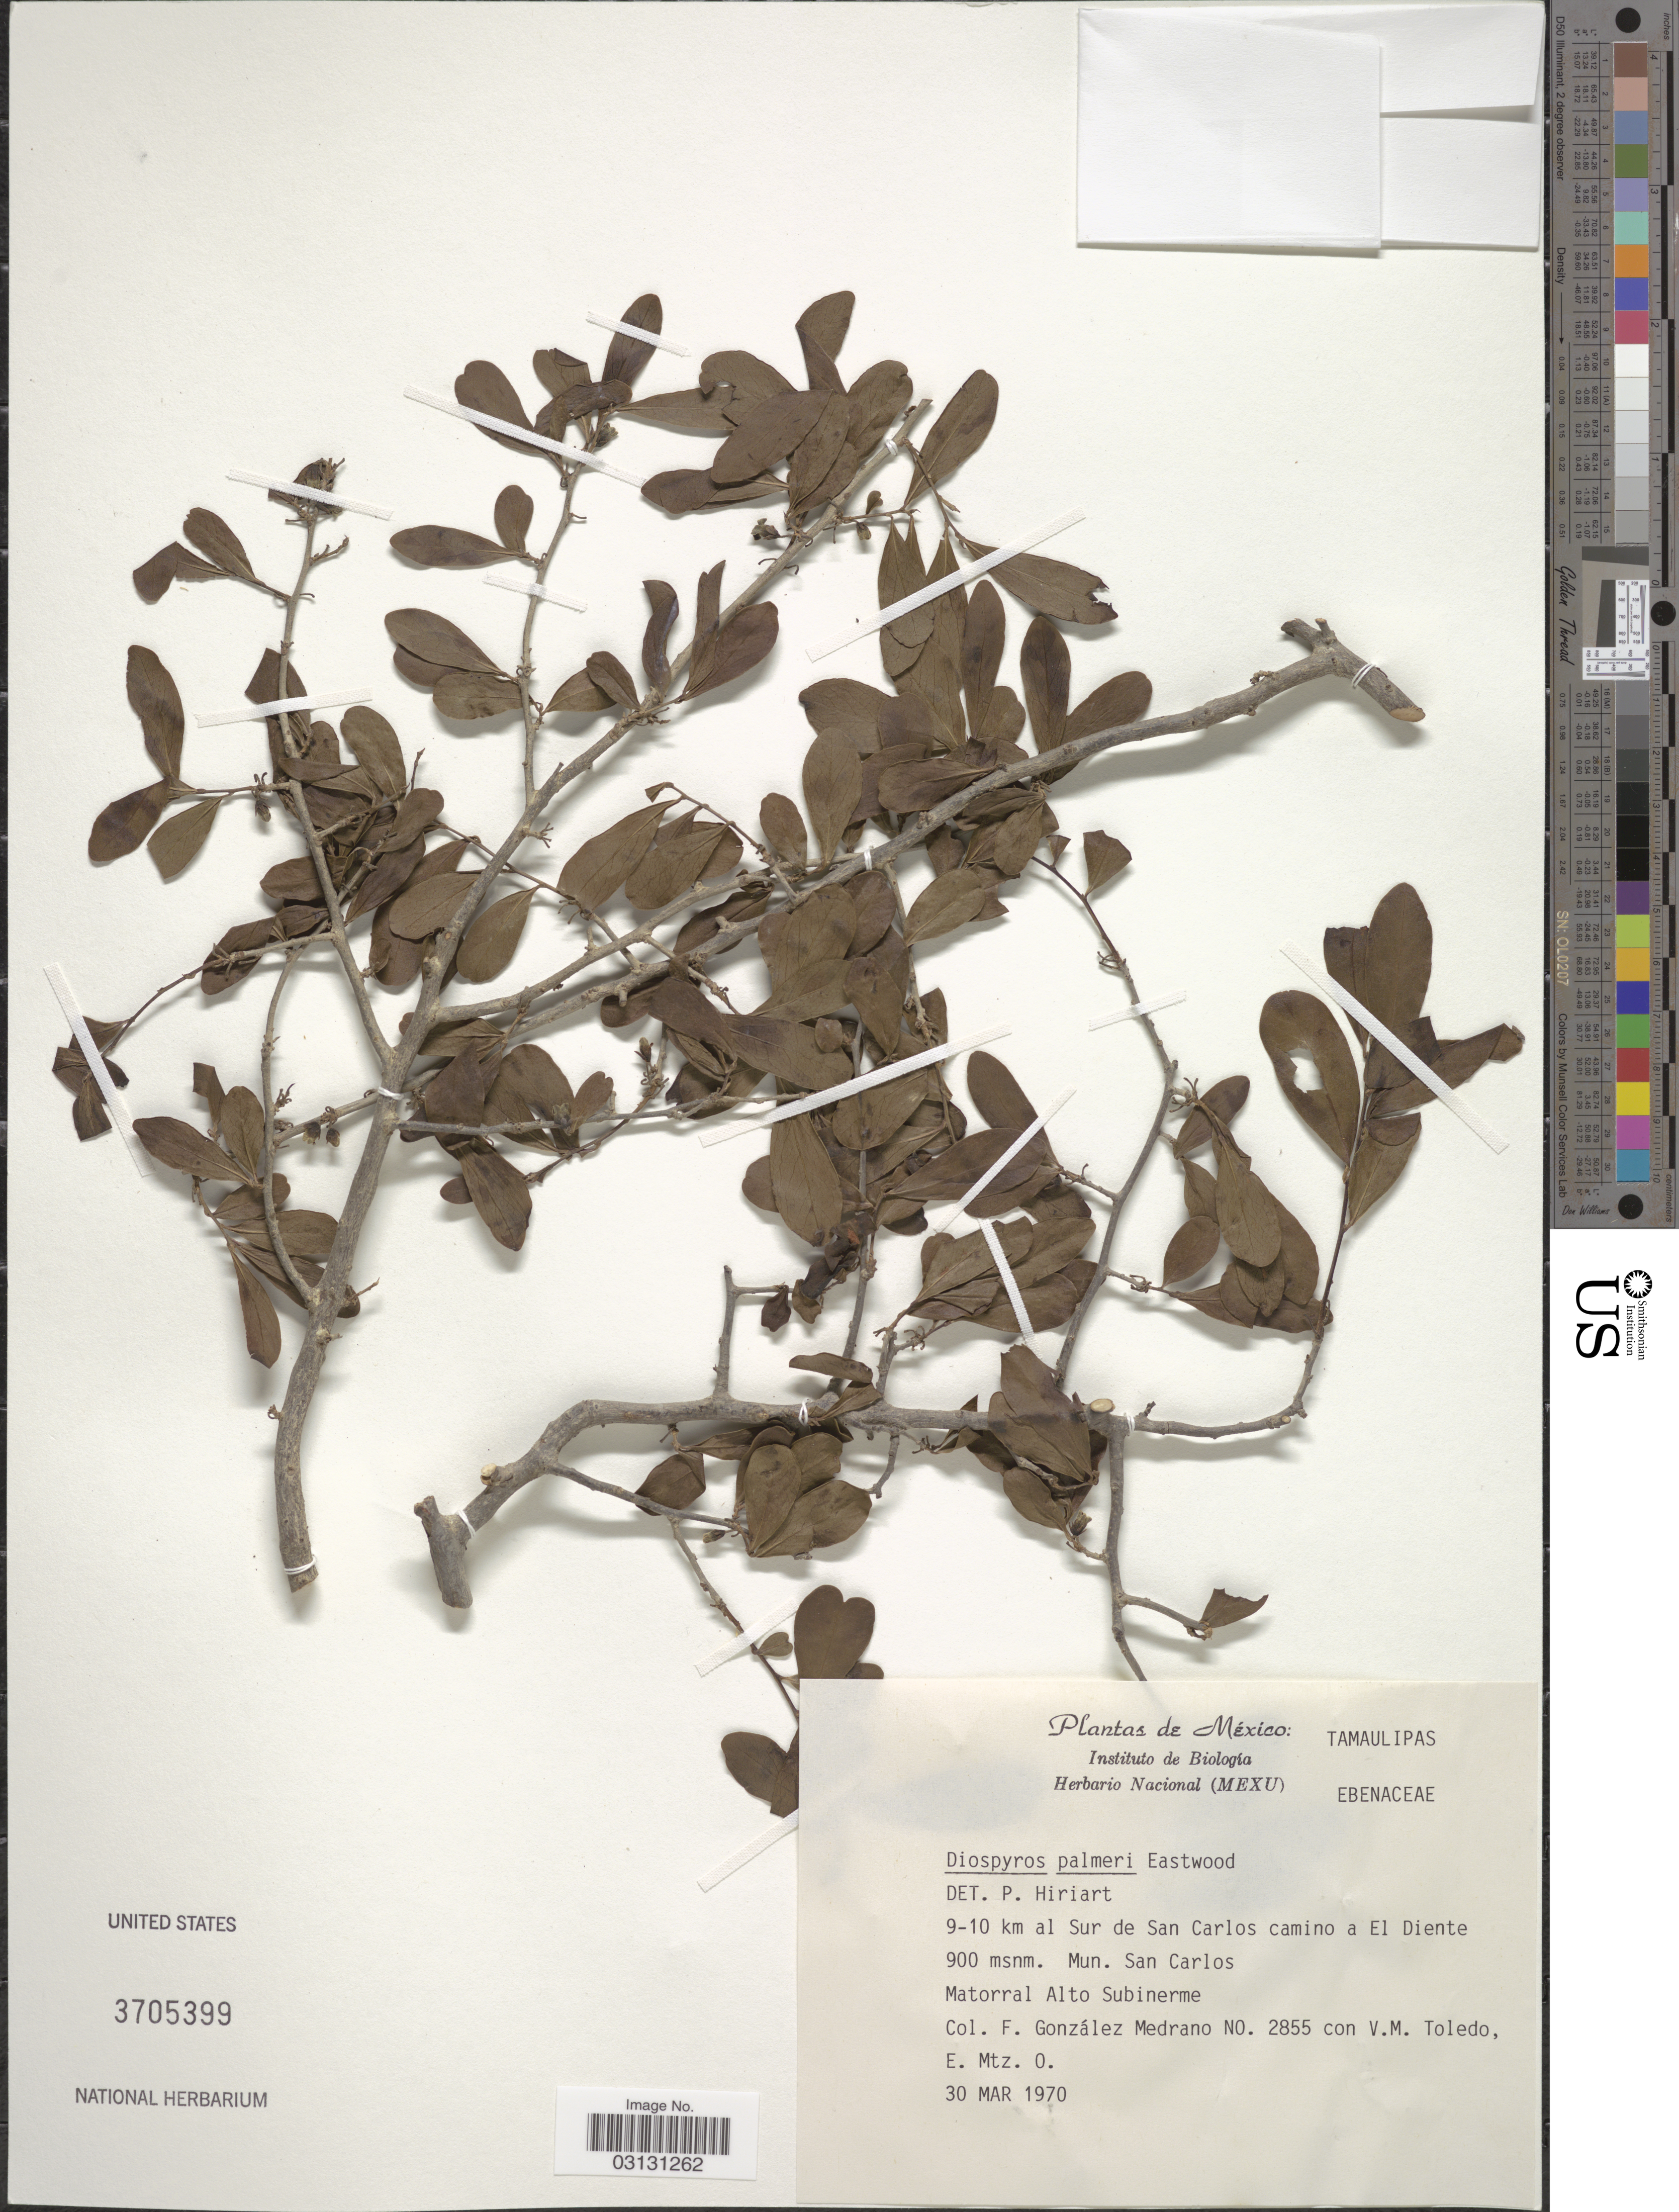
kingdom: Plantae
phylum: Tracheophyta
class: Magnoliopsida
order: Ericales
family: Ebenaceae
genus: Diospyros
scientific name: Diospyros palmeri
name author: Eastw.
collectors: F. Medrano, V. M. Toledo & E. Martinez O.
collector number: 2855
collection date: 1970-03-30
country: Mexico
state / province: Tamaulipas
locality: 9-10 km al Sur de San Carlos camino a El Diente. Mun. San Carlos. Matorral Alto Subinerme.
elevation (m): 900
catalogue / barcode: US 3705399